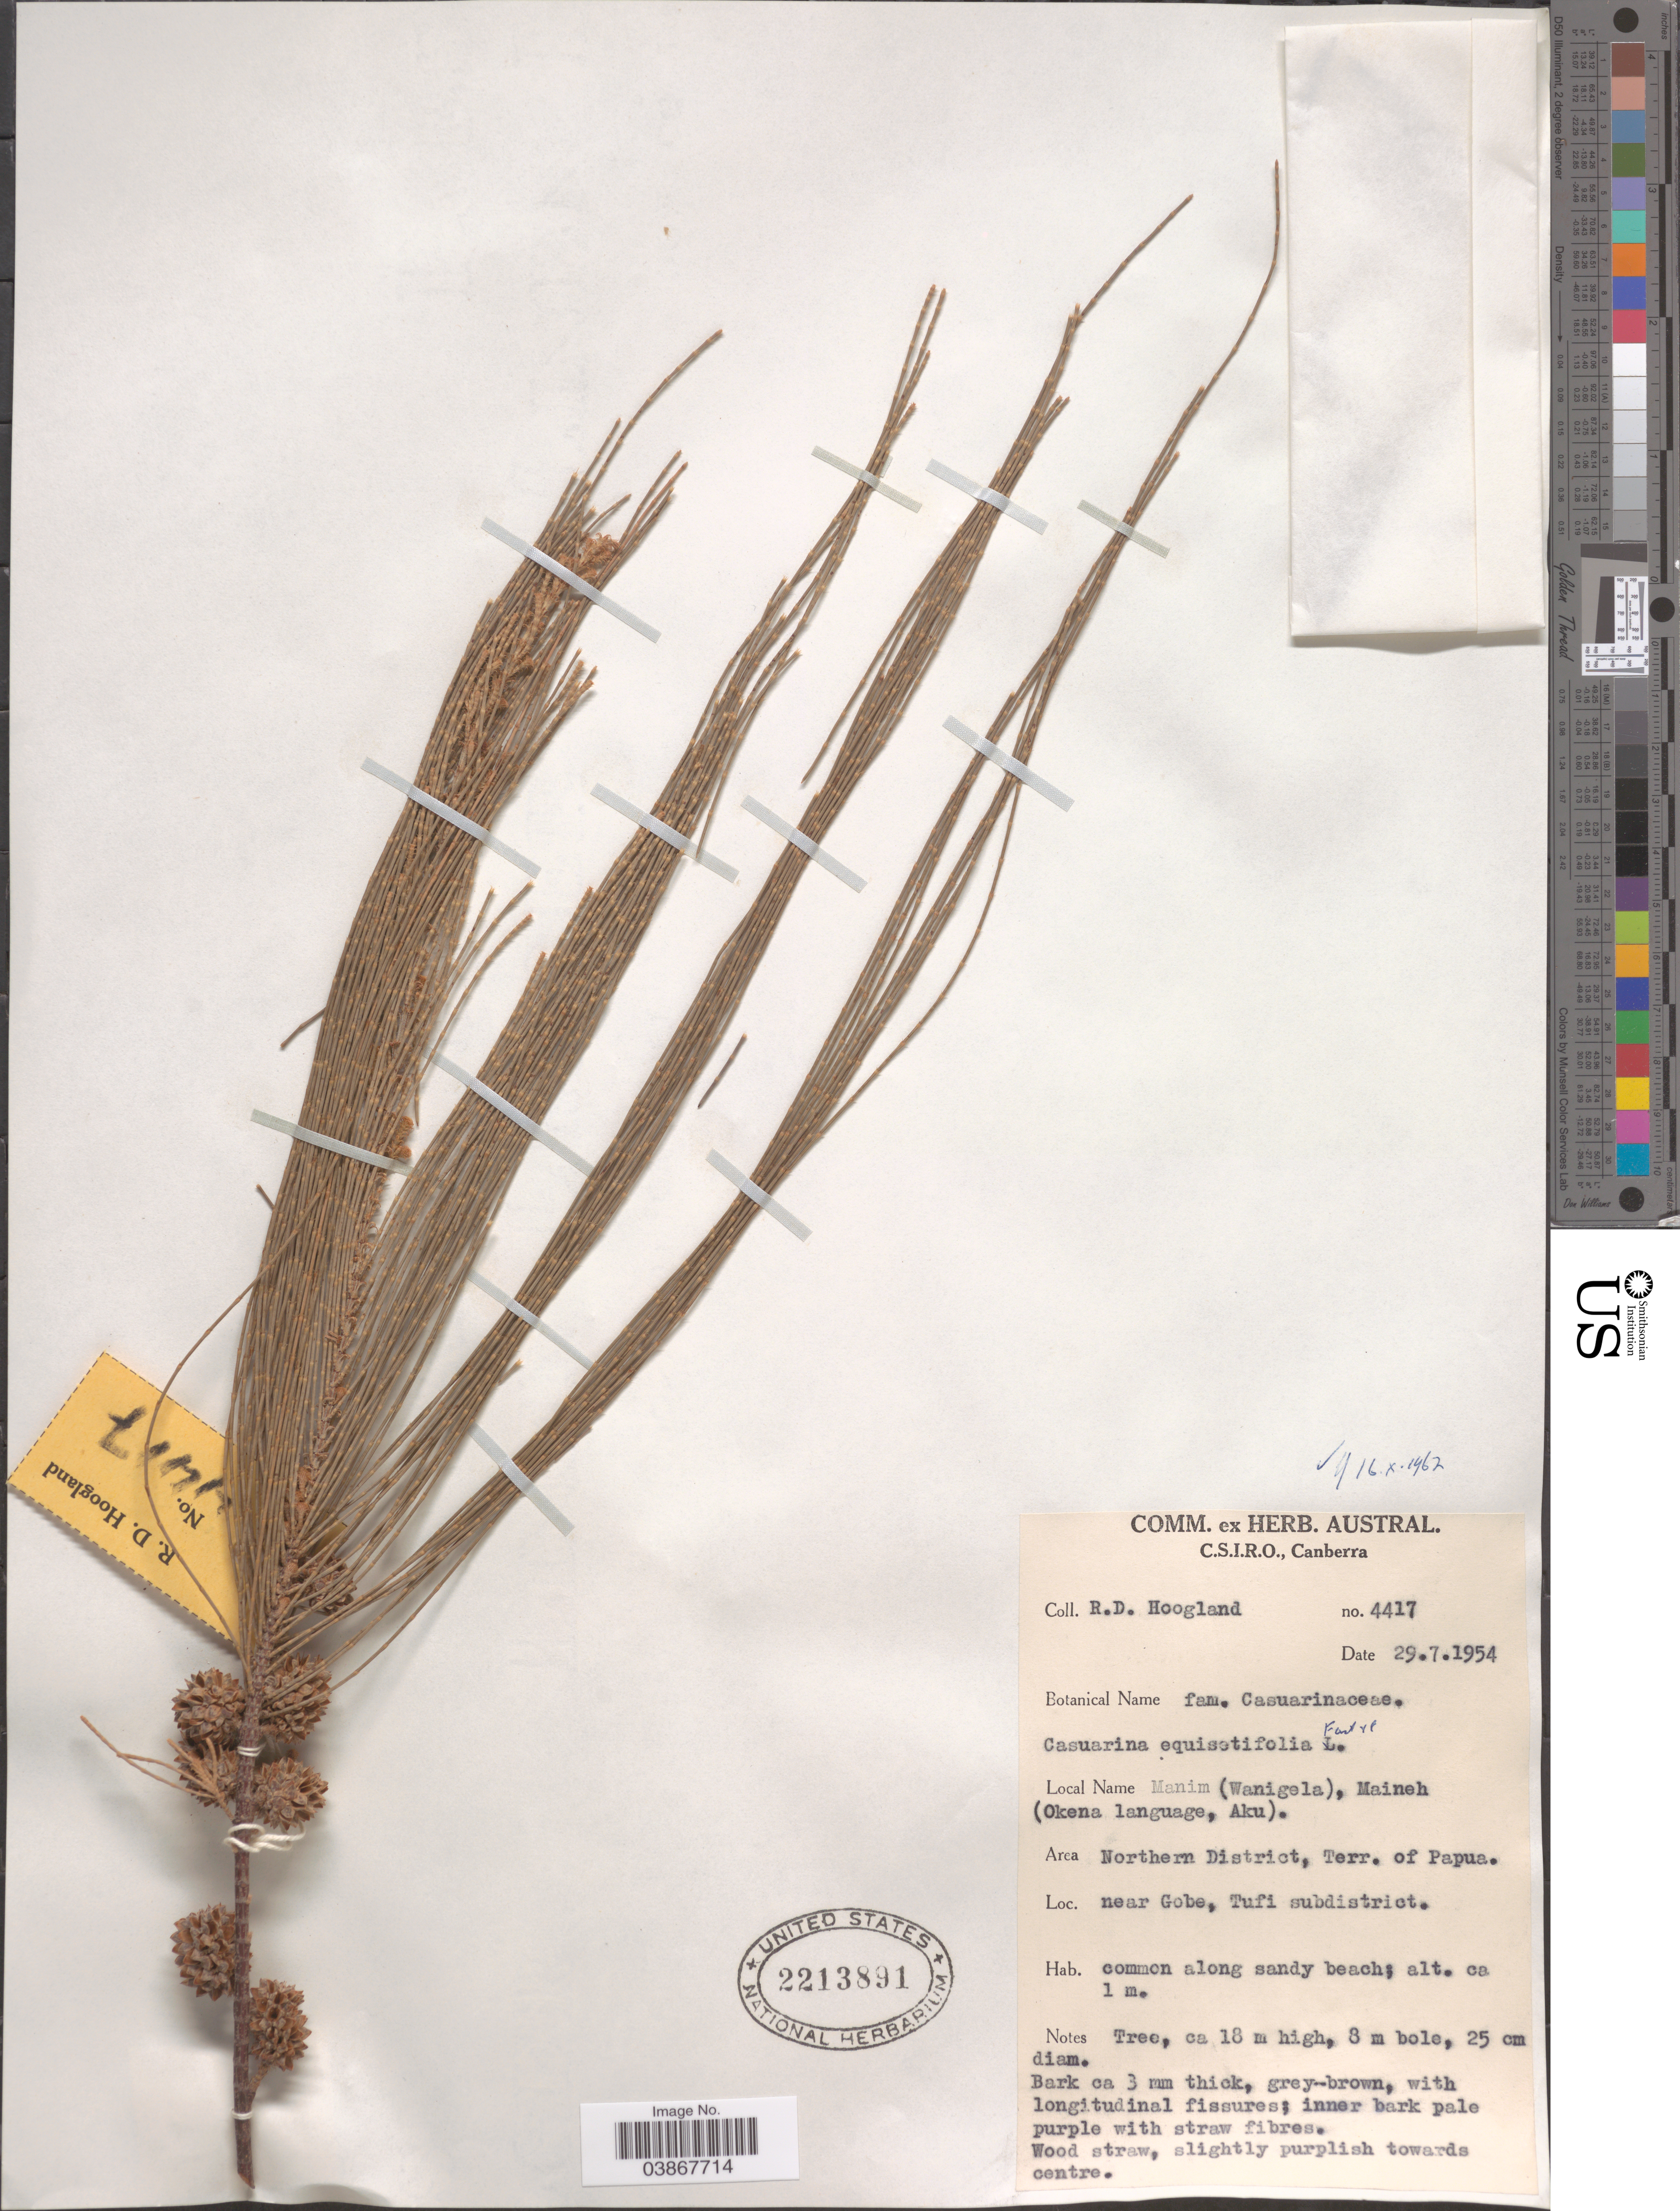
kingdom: Plantae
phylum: Tracheophyta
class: Magnoliopsida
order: Fagales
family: Casuarinaceae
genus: Casuarina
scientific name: Casuarina equisetifolia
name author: L.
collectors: R. D. Hoogland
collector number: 4417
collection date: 1954-07-29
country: Papua New Guinea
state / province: Northern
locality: Northern District, Terr. of Papua. Near Gobe, Tufi subdistrict.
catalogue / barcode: US 2213891